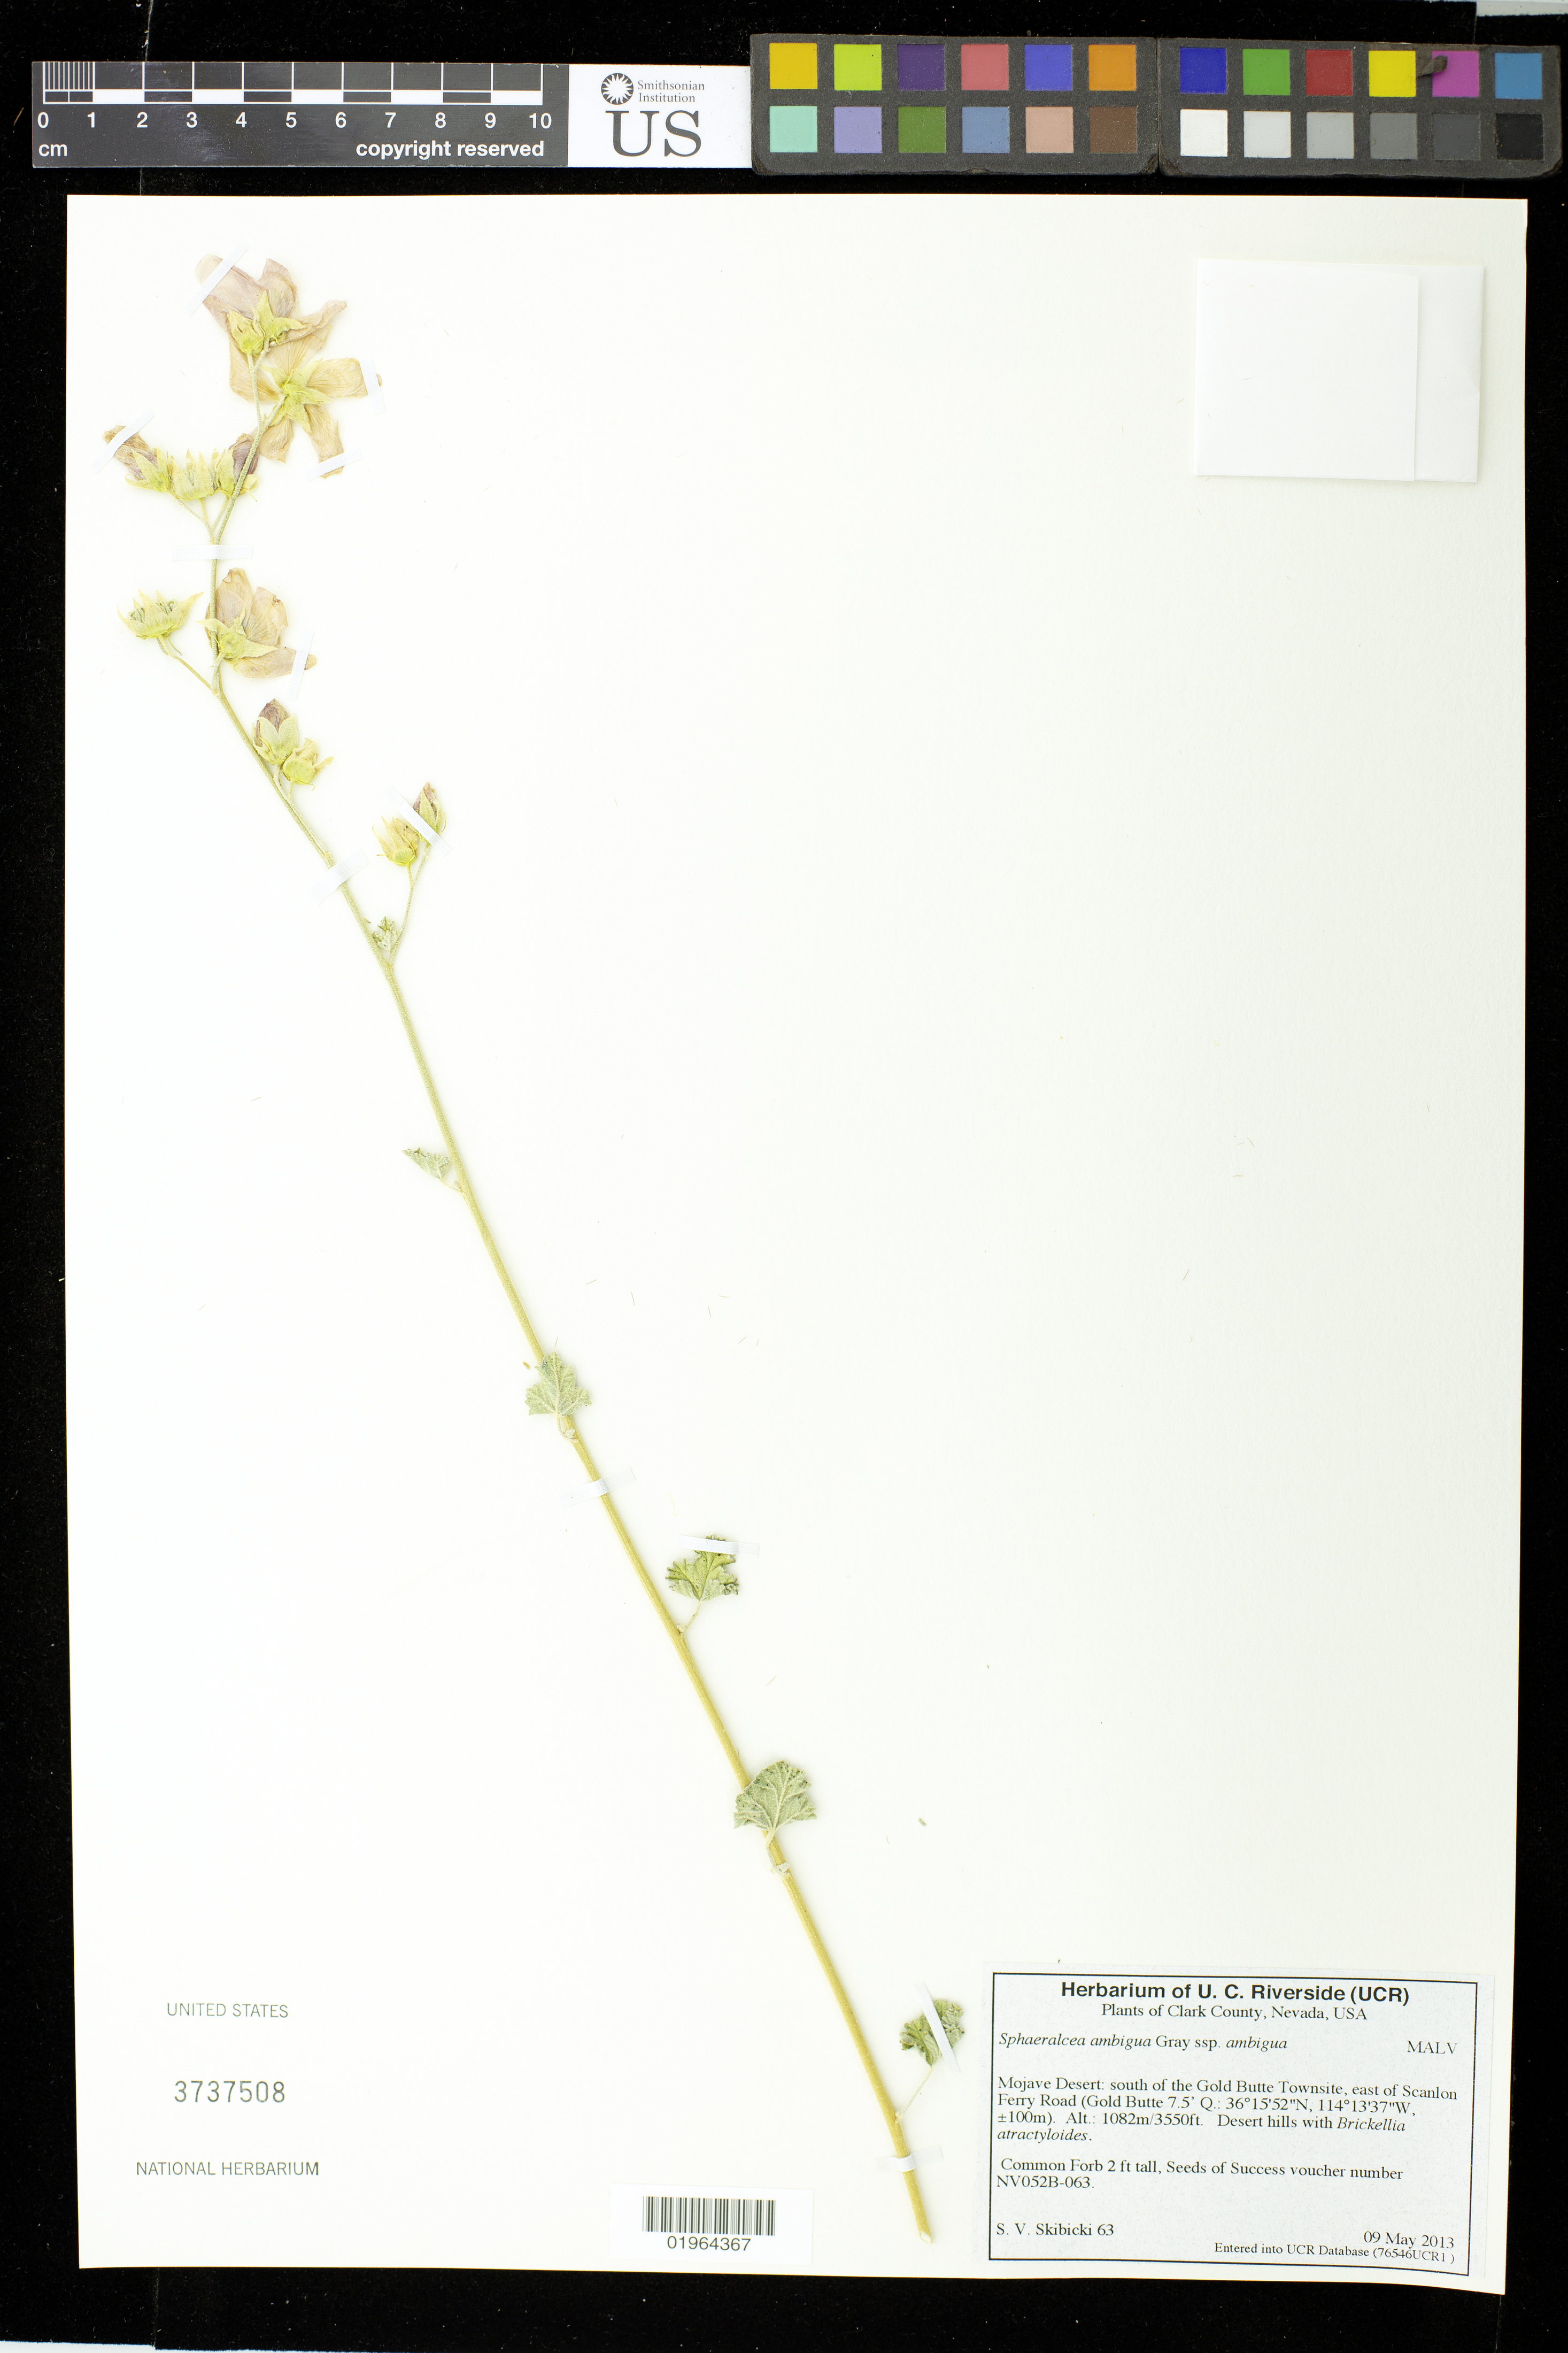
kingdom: Plantae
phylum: Tracheophyta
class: Magnoliopsida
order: Malvales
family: Malvaceae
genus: Sphaeralcea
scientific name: Sphaeralcea ambigua subsp. ambigua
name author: A. Gray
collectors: S. Skibicki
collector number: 63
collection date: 2013-05-09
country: United States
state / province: Nevada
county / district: Clark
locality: Mojave Desert, S of the Gold Butte Townsite, E of Scanlon Ferry Road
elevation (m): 1082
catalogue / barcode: US 3737508